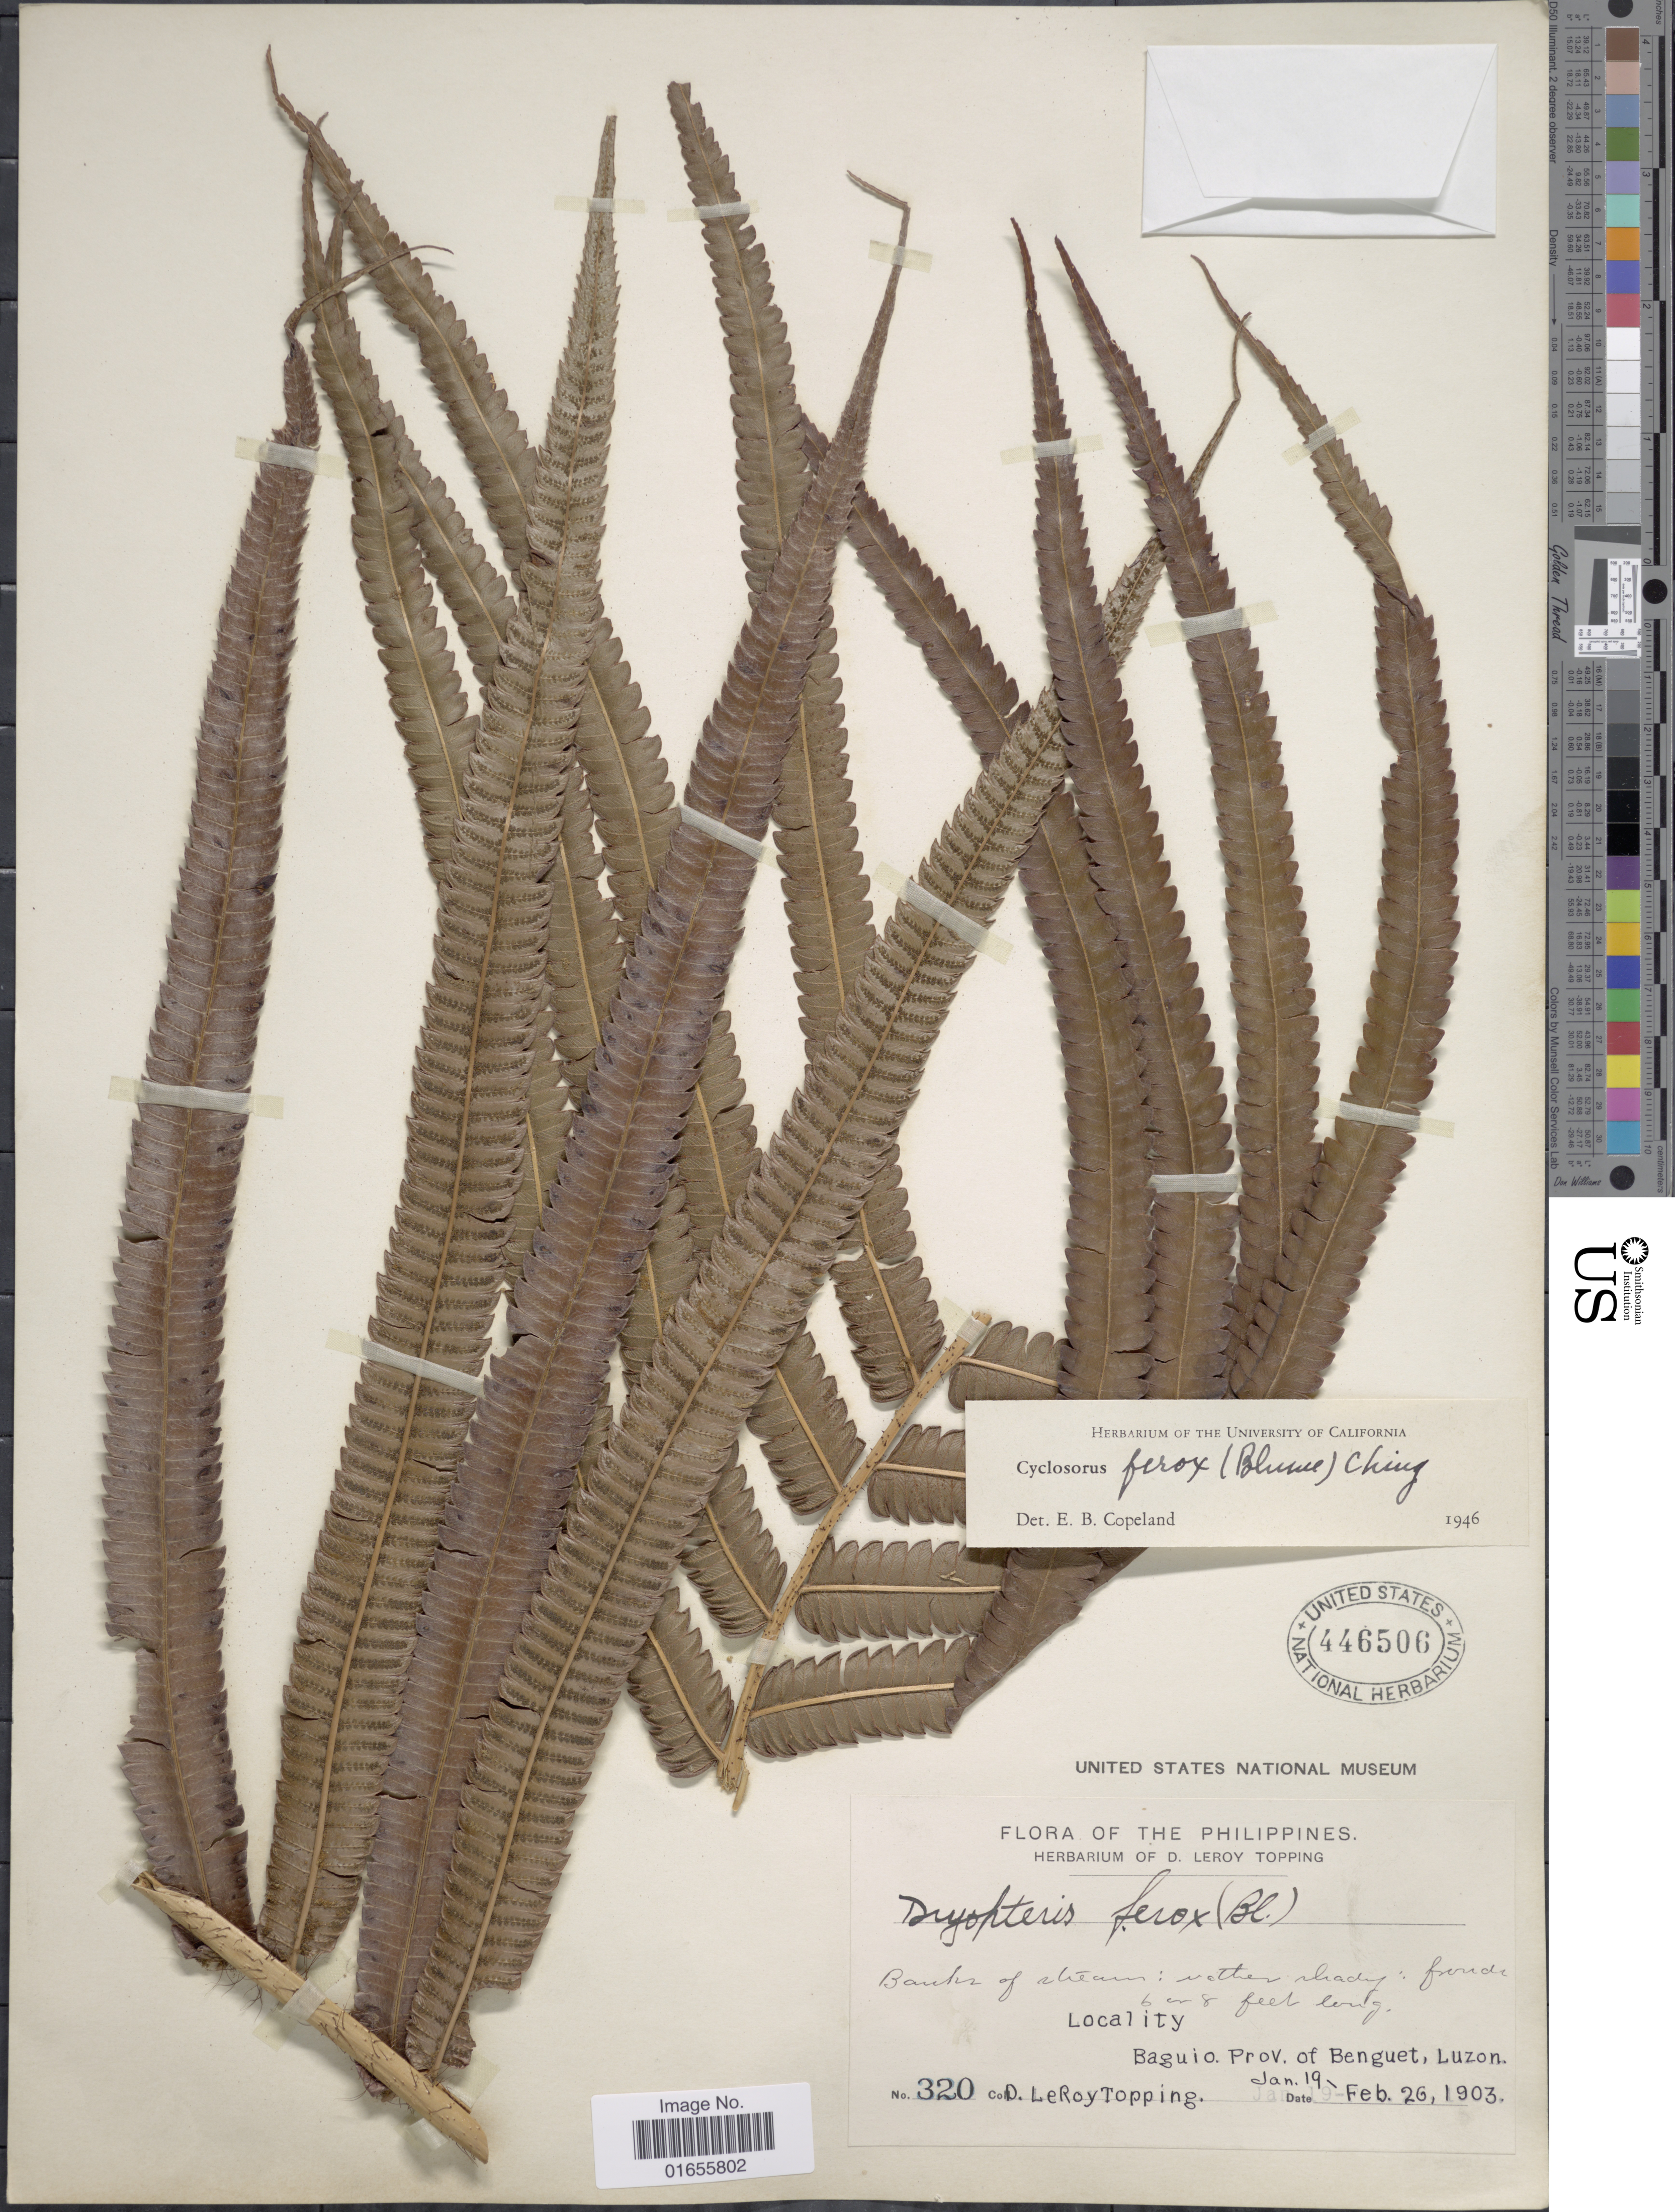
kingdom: Plantae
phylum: Tracheophyta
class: Polypodiopsida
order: Polypodiales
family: Thelypteridaceae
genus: Chingia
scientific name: Chingia ferox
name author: (Blume) Holttum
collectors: D. L. Topping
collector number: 320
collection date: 1903-01-19/1903-02-26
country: Philippines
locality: Baguio, Prov. of Benguet, Luzon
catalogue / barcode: US 446506